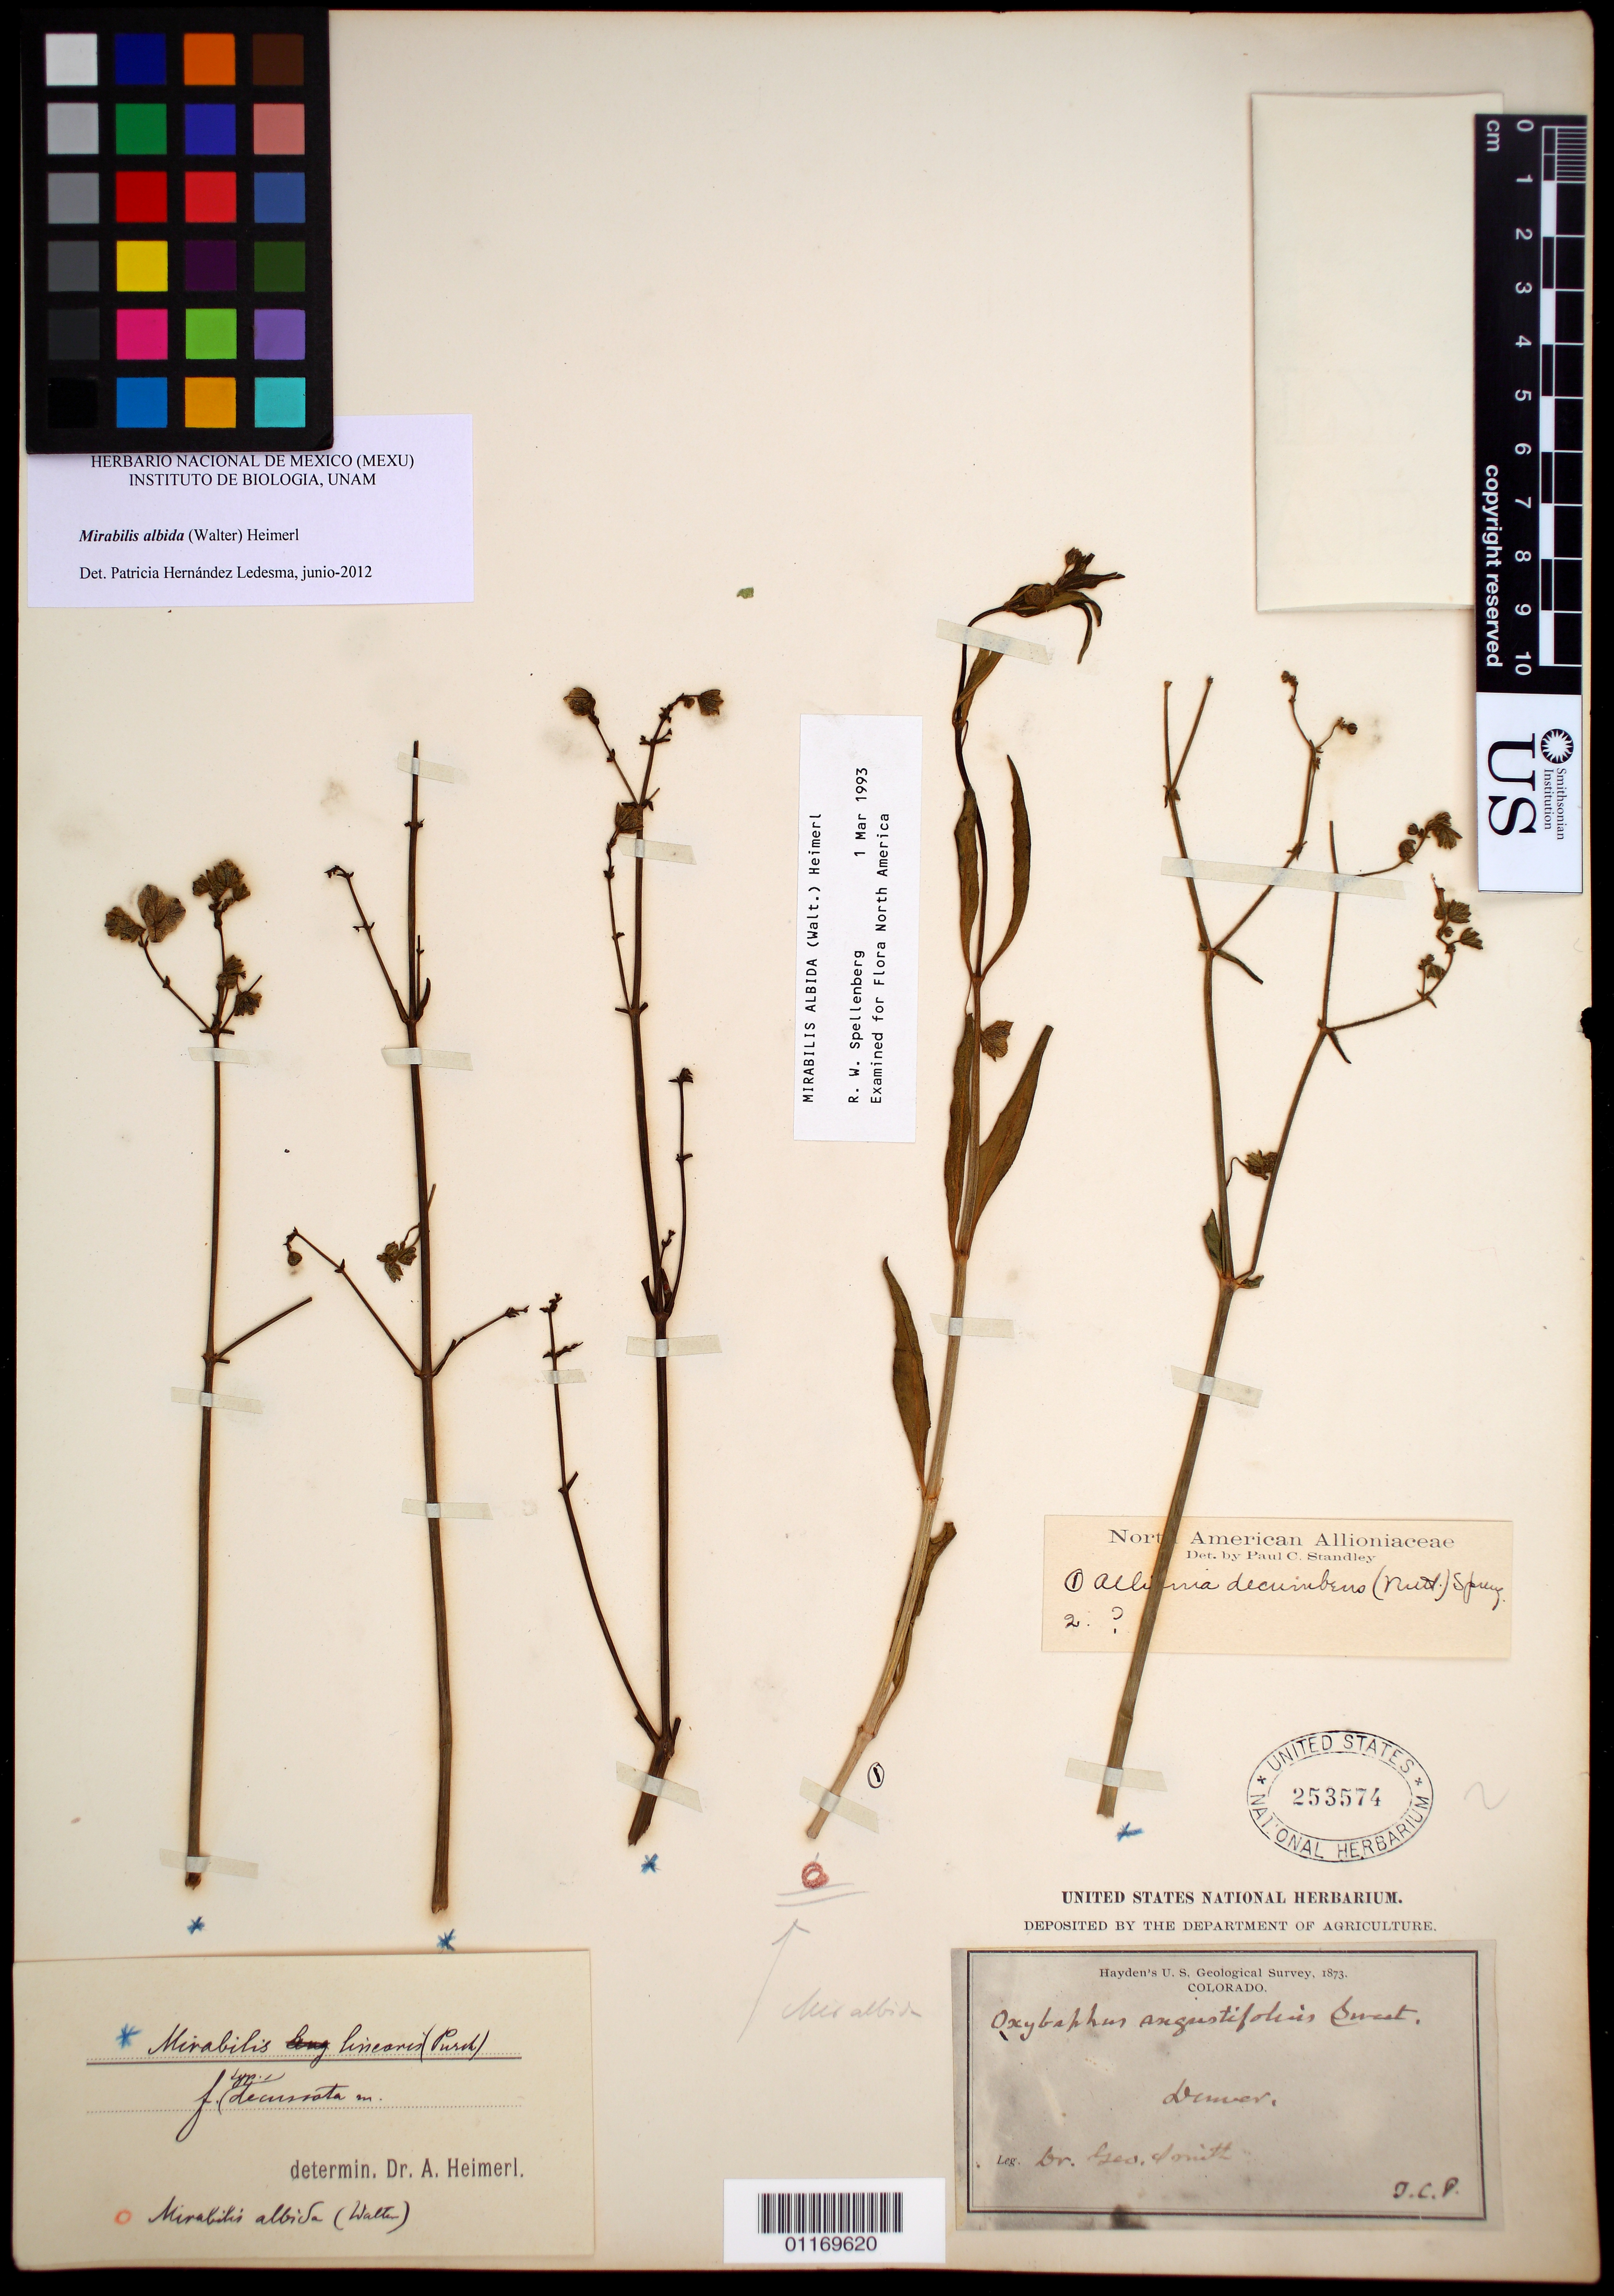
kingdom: Plantae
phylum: Tracheophyta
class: Magnoliopsida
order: Caryophyllales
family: Nyctaginaceae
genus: Mirabilis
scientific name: Mirabilis albida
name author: (Walter) Heimerl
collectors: G. Smith & T. C. Porter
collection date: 1873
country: United States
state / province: Colorado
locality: Denver.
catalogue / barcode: US 253574